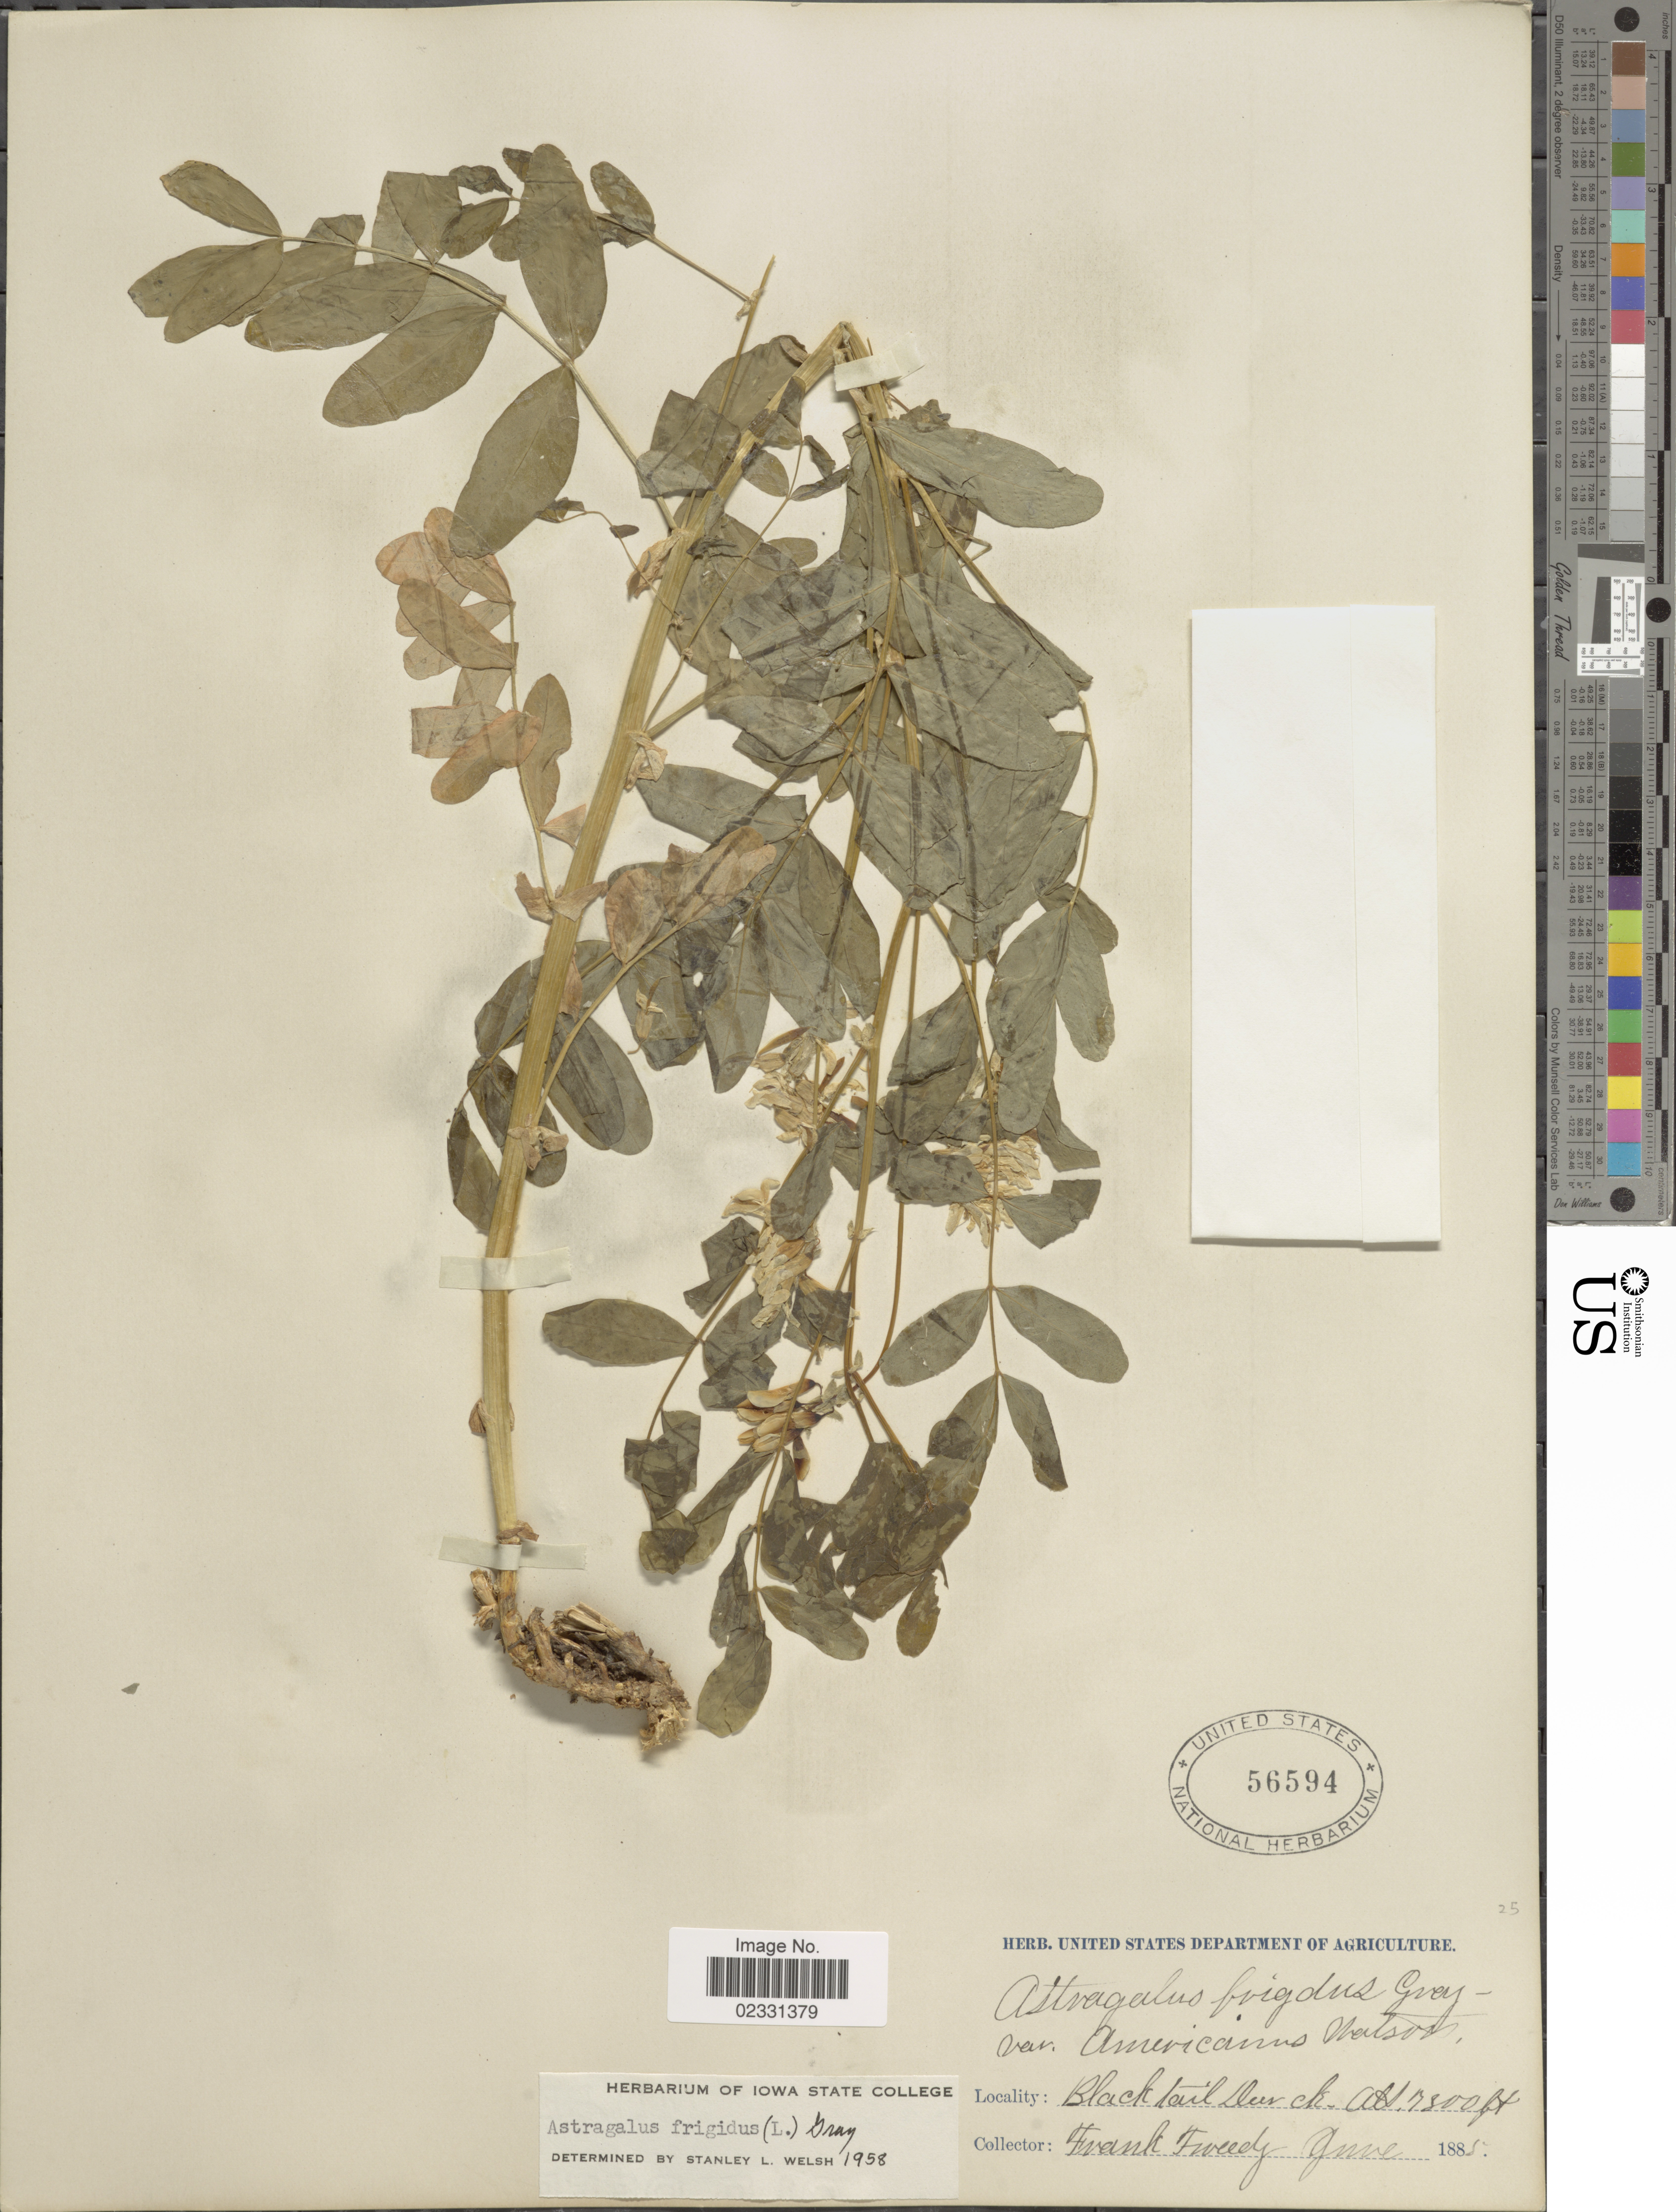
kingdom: Plantae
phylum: Tracheophyta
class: Magnoliopsida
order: Fabales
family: Fabaceae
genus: Astragalus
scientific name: Astragalus frigidus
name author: (L.) A. Gray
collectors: F. Tweedy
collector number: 25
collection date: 1885-06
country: United States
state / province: Montana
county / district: Beaverhead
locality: Blacktail Deer Creek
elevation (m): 2377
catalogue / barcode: US 56594